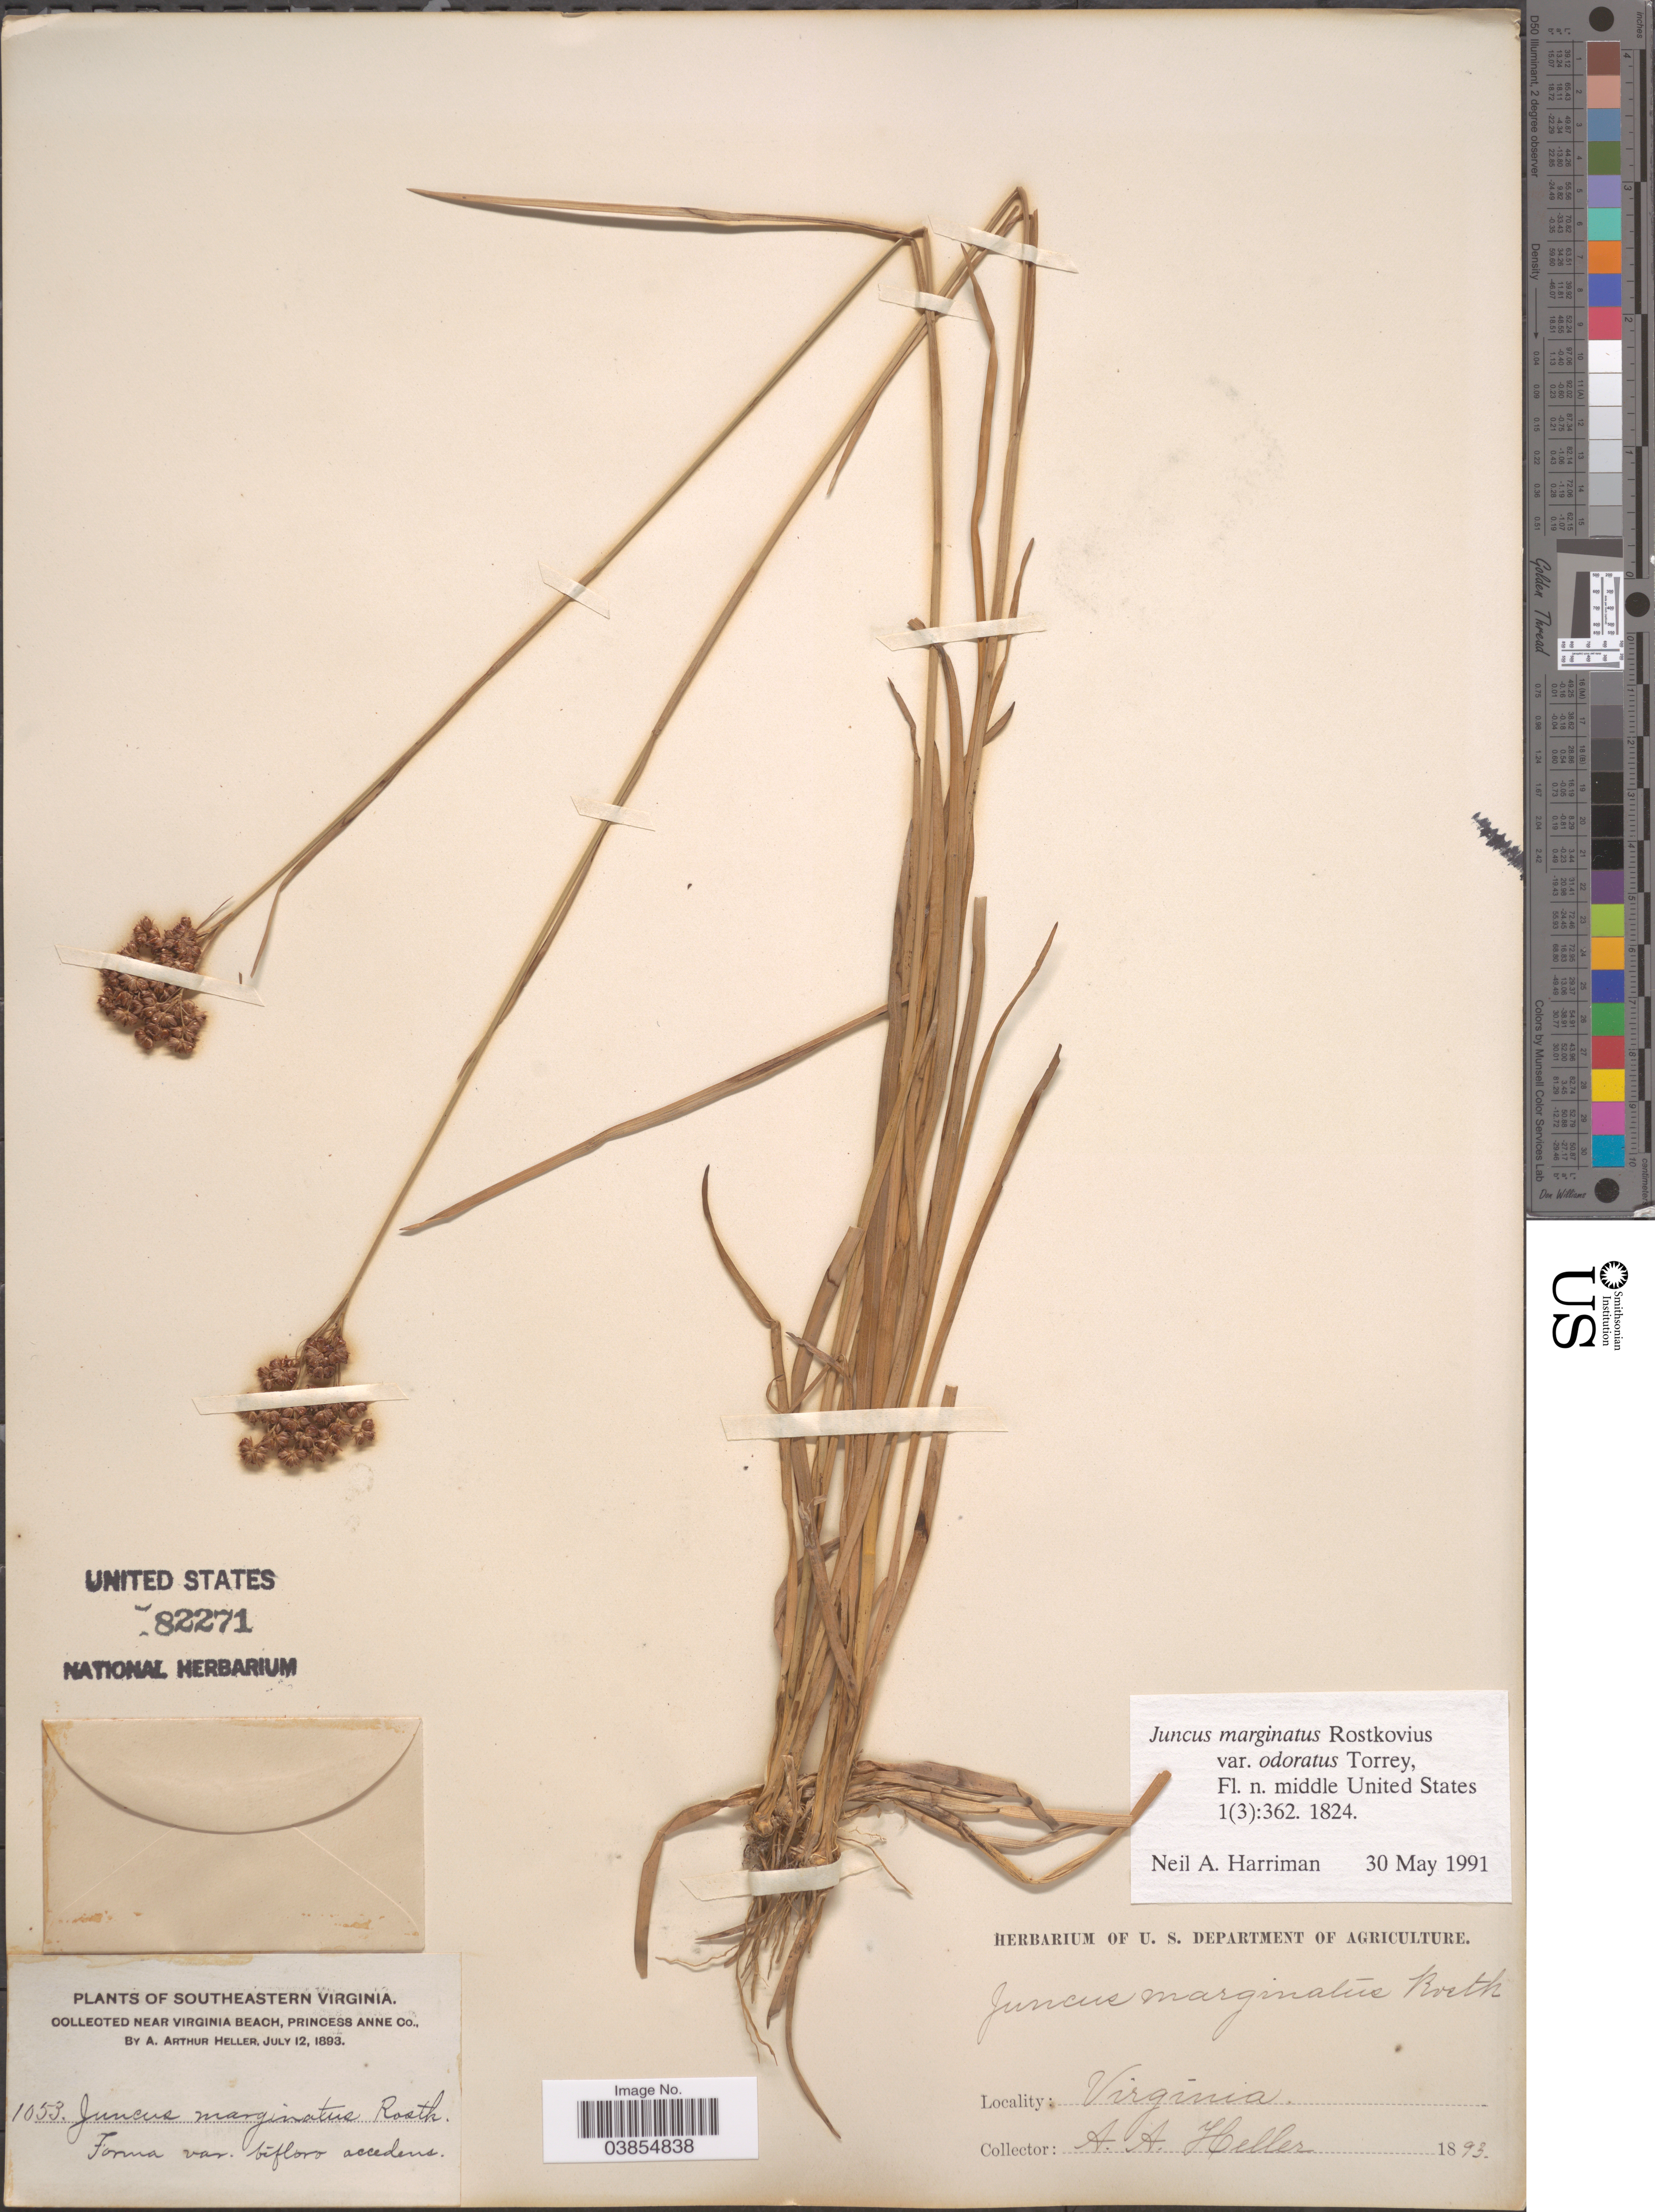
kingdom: Plantae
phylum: Tracheophyta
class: Liliopsida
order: Poales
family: Juncaceae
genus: Juncus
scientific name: Juncus marginatus var. odoratus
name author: Torr.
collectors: A. A. Heller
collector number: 1053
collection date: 1893-07-12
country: United States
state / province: Virginia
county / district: City of Virginia Beach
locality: Southeastern Virginia. Near Virginia Beach, Princess Anne (=historic county name) Co.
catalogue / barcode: US 82271